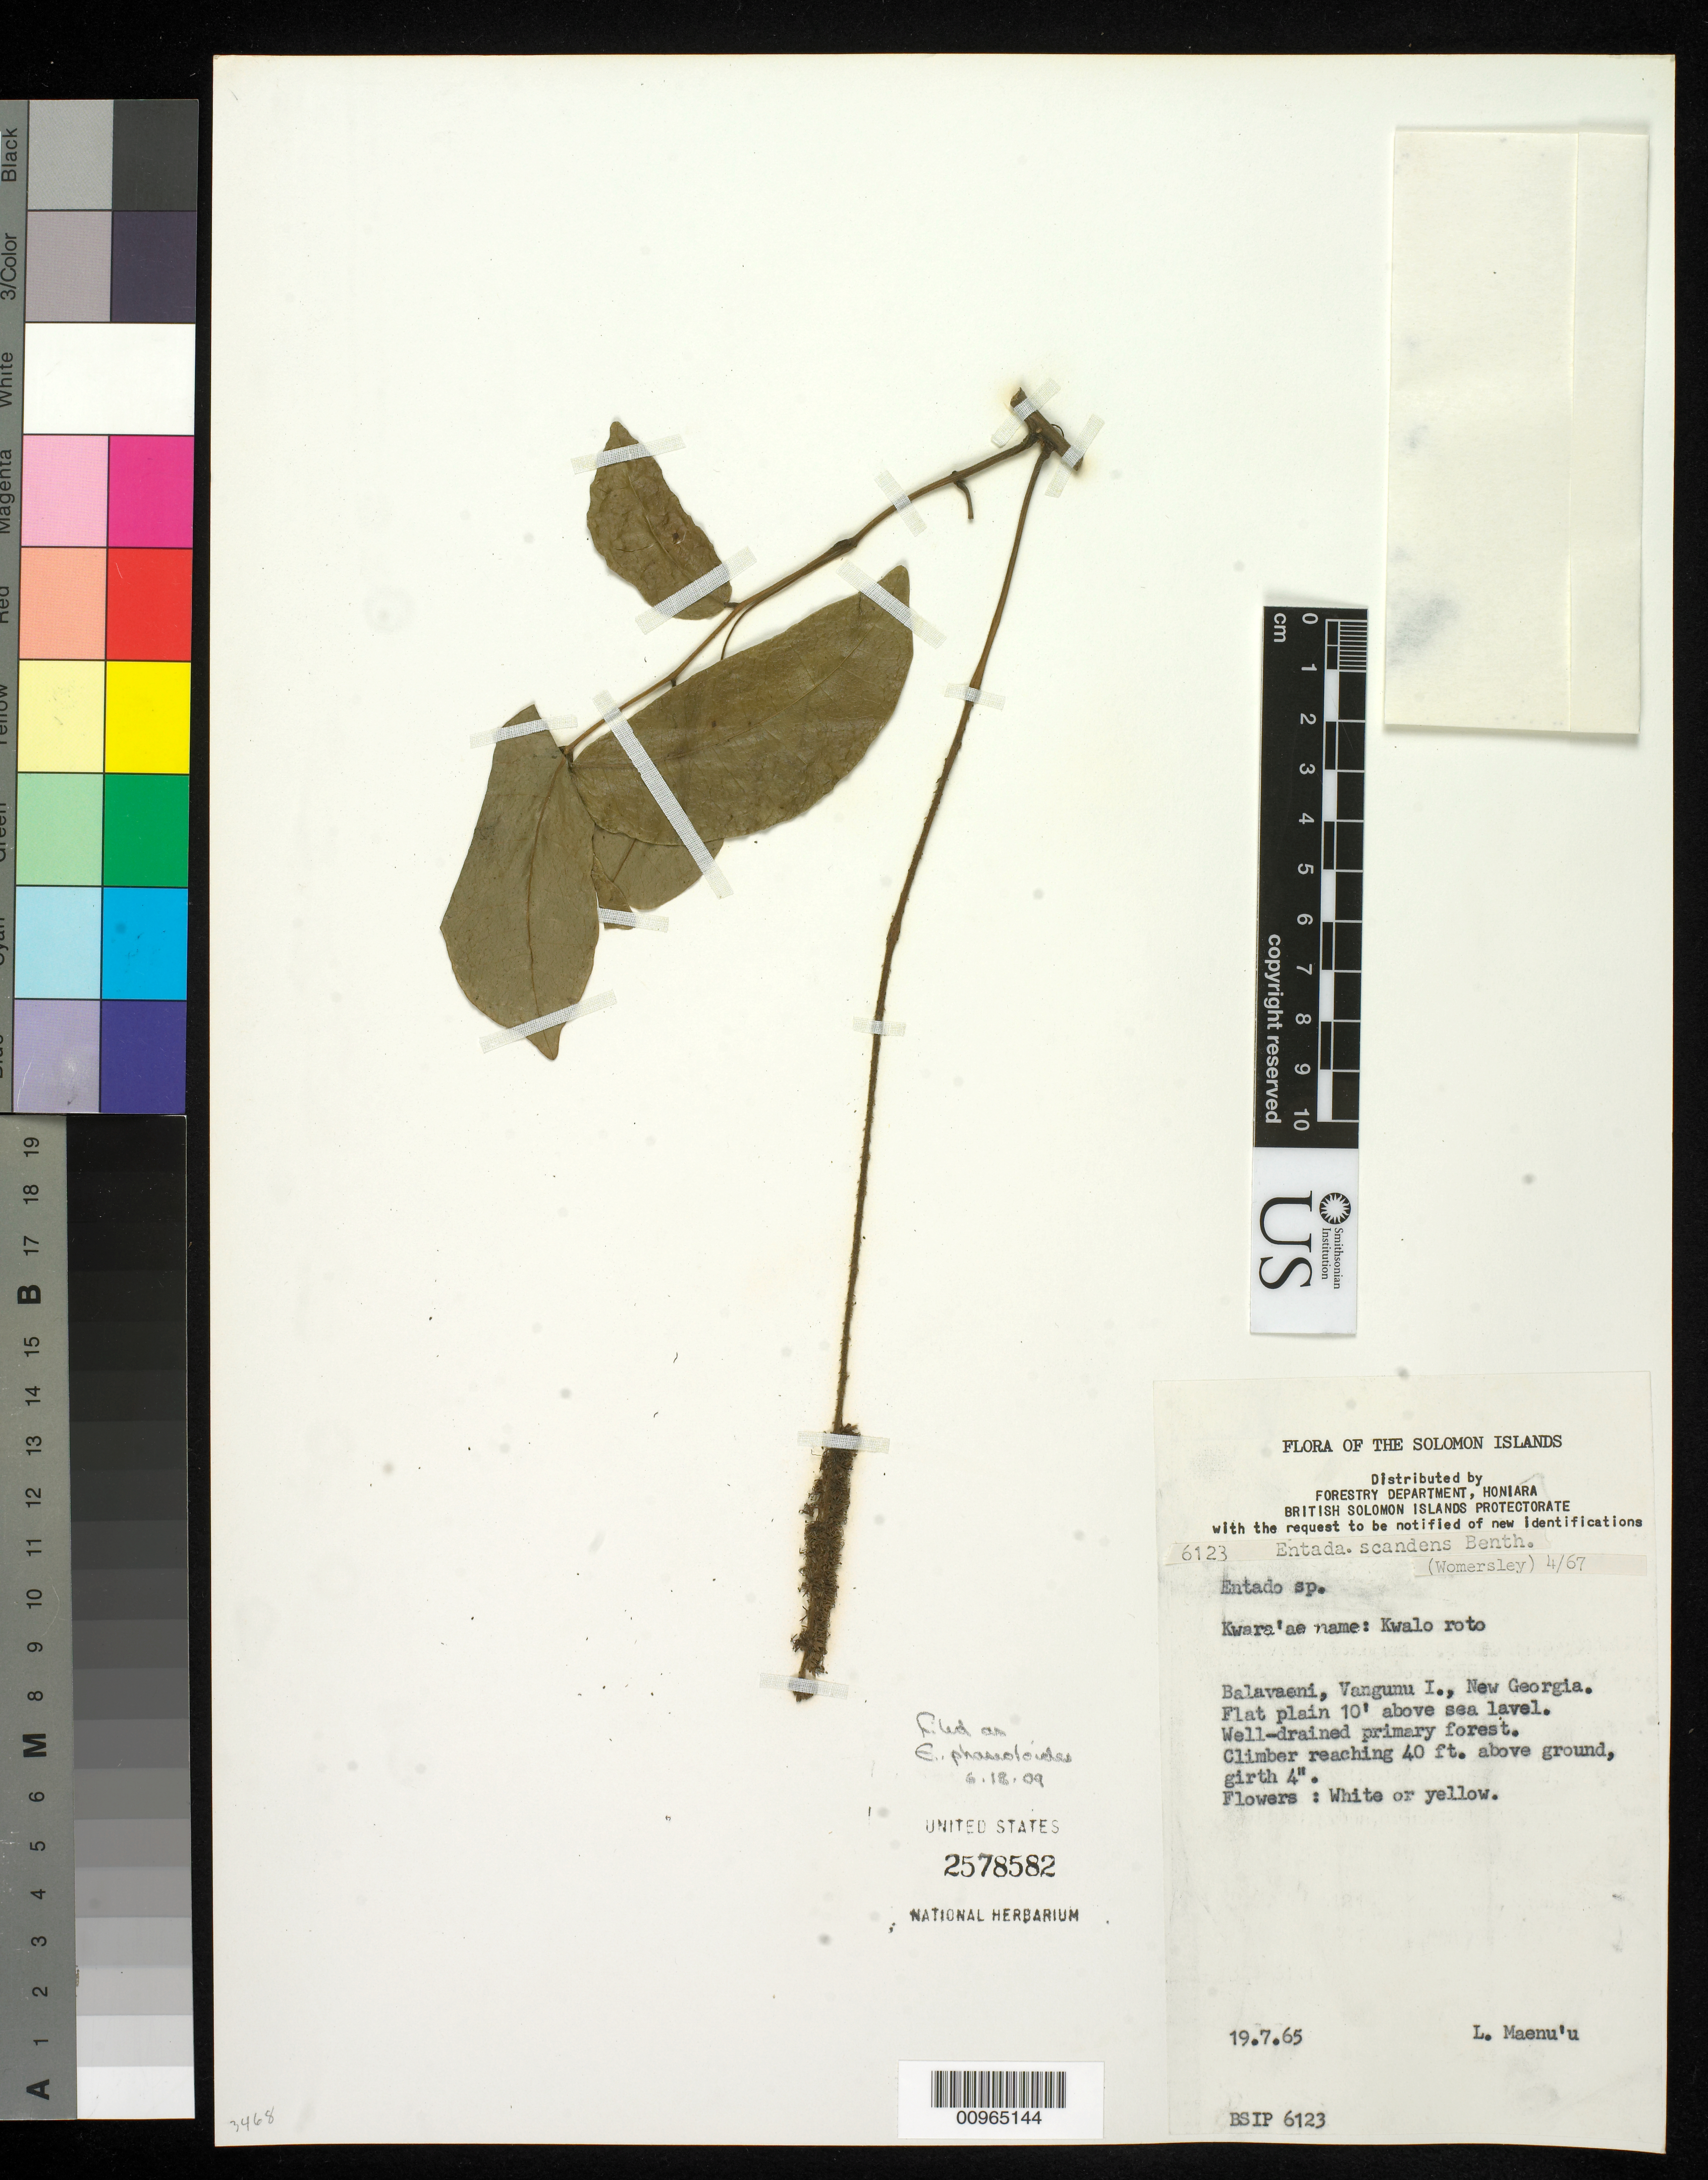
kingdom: Plantae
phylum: Tracheophyta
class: Magnoliopsida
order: Fabales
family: Fabaceae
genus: Entada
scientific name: Entada phaseoloides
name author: (L.) Merr.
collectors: L. Maenu'u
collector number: BSIP 6123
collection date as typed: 19 Jul 1965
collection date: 1965-07-19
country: Solomon Islands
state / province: Western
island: Vangunu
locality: Balavaeni, Vangunu I.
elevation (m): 3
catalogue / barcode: US 2578582